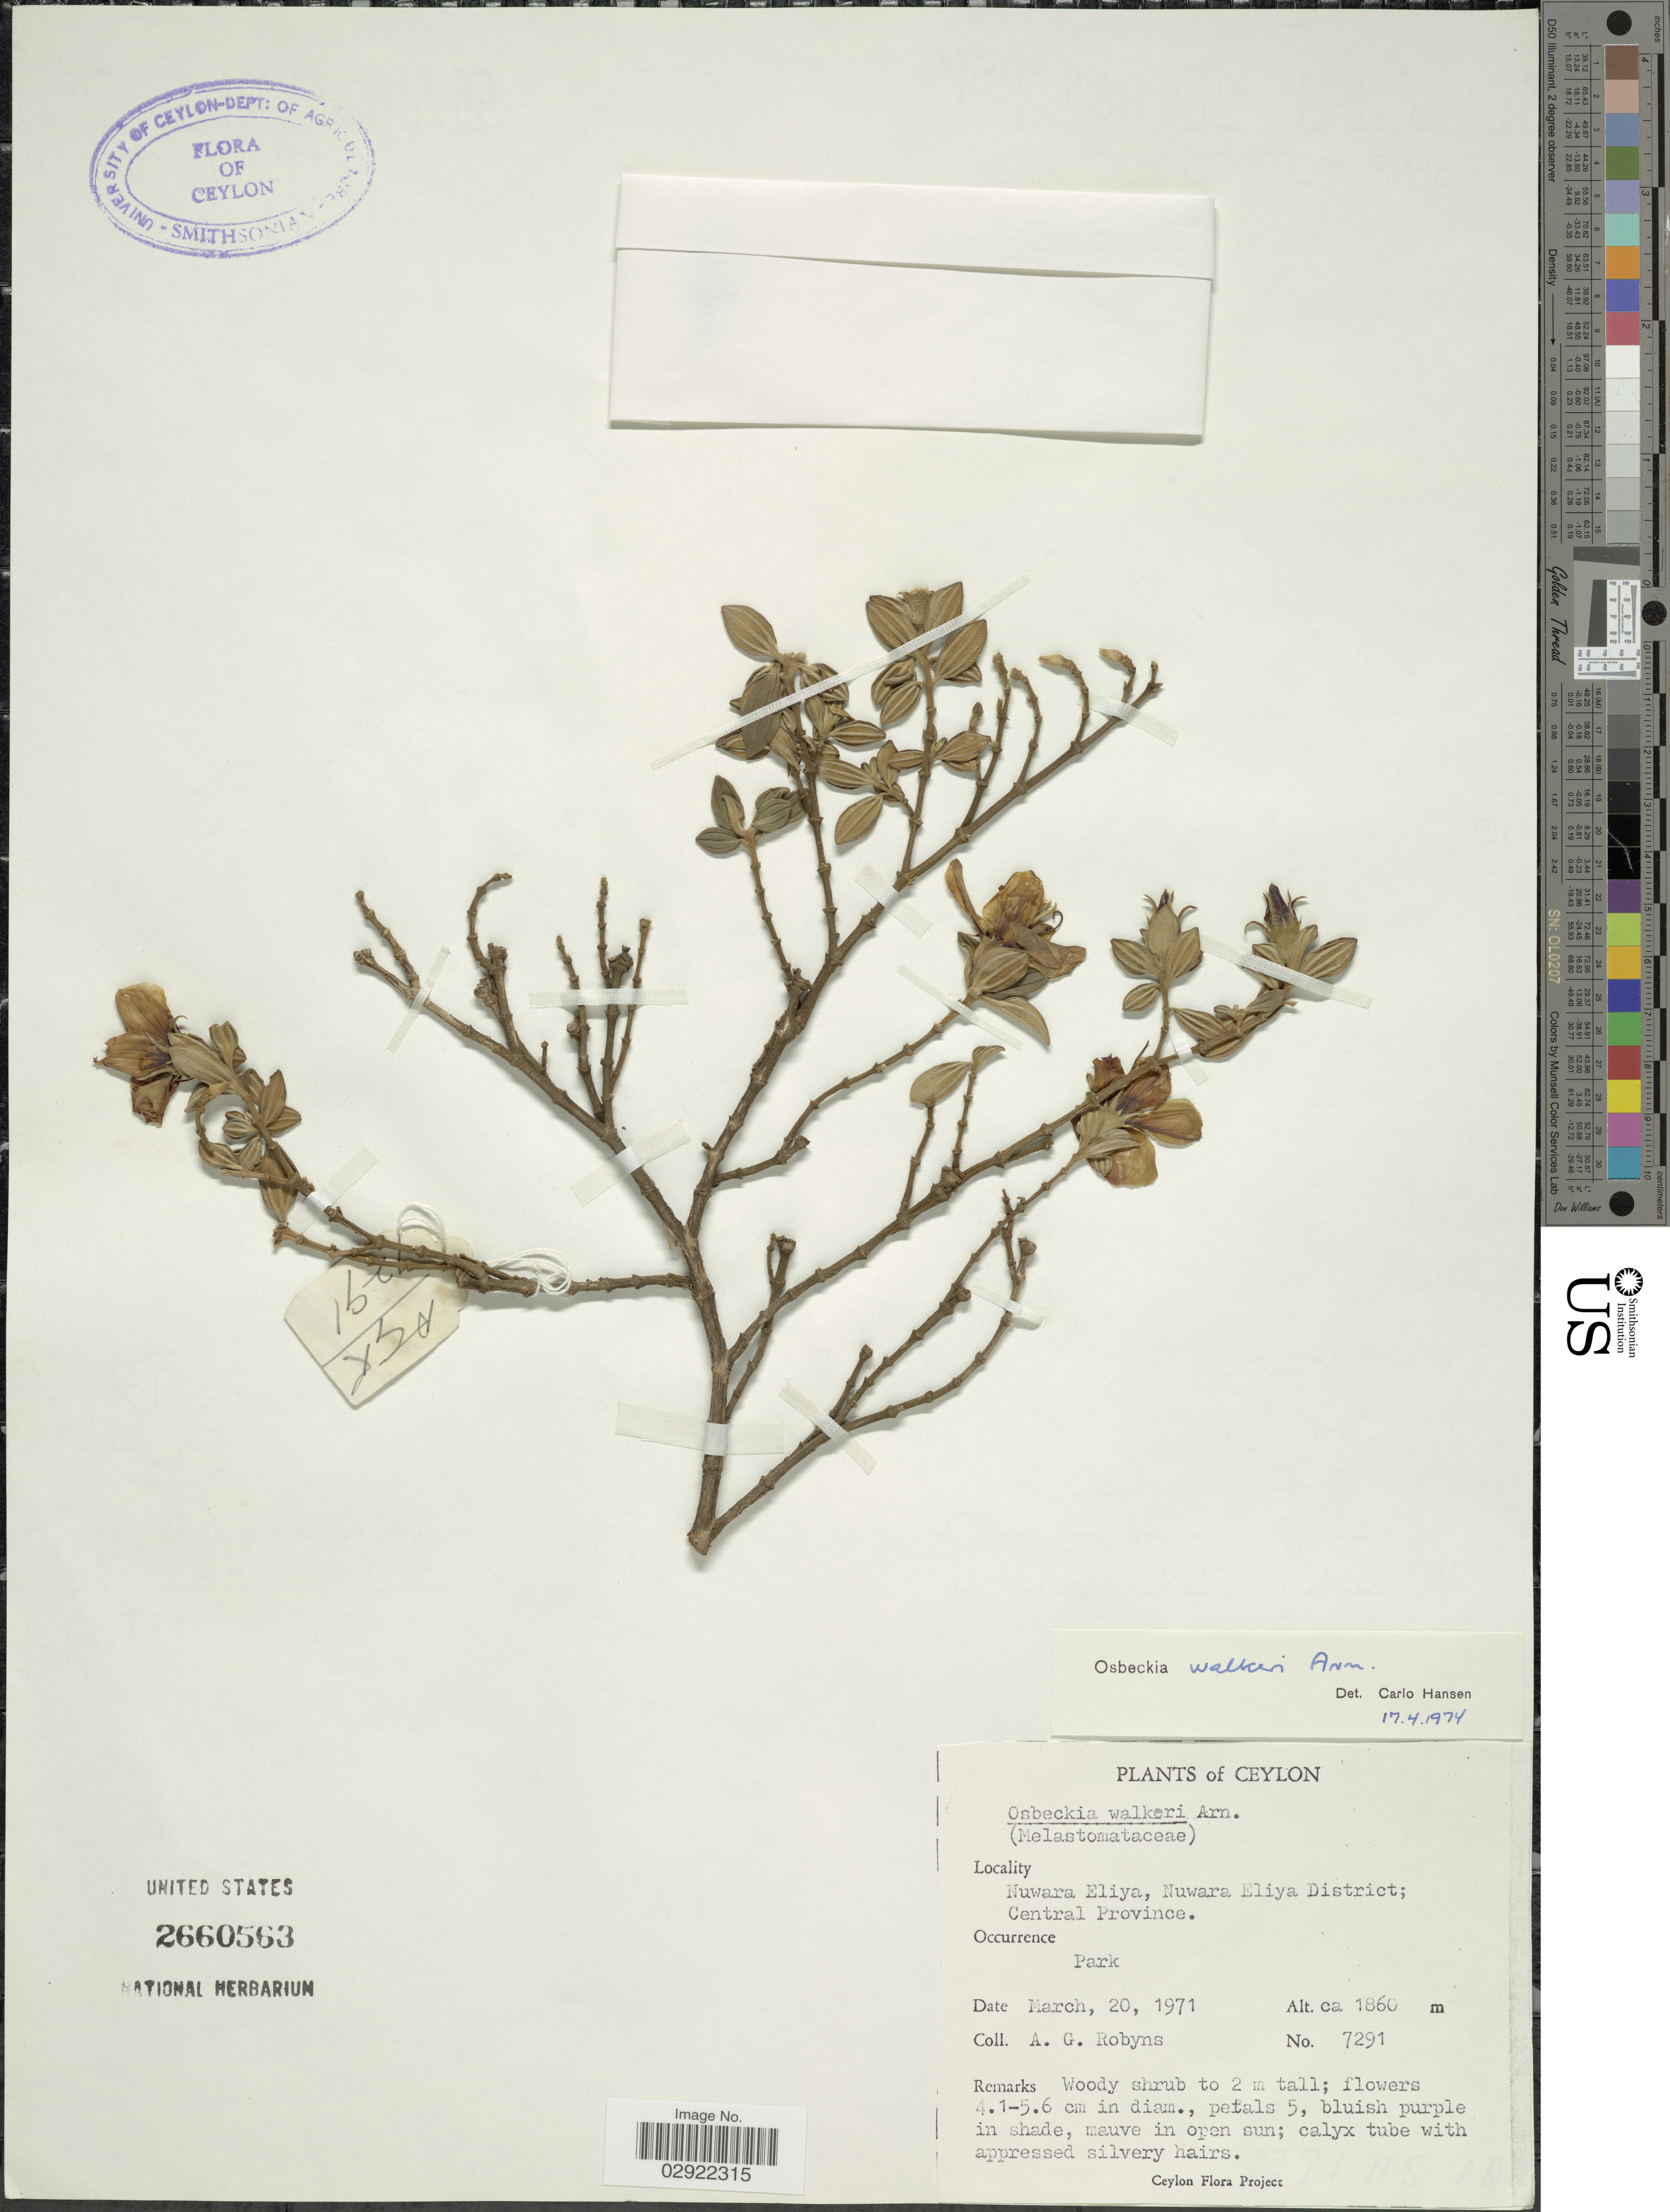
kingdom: Plantae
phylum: Tracheophyta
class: Magnoliopsida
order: Myrtales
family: Melastomataceae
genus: Osbeckia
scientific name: Osbeckia walkeri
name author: Arn.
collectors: A. Robyns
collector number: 7291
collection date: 1971-03-20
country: Sri Lanka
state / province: Central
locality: Ceylon. Nuwara Eliya, Nuwara Eliya District.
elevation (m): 1860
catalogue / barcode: US 2660563